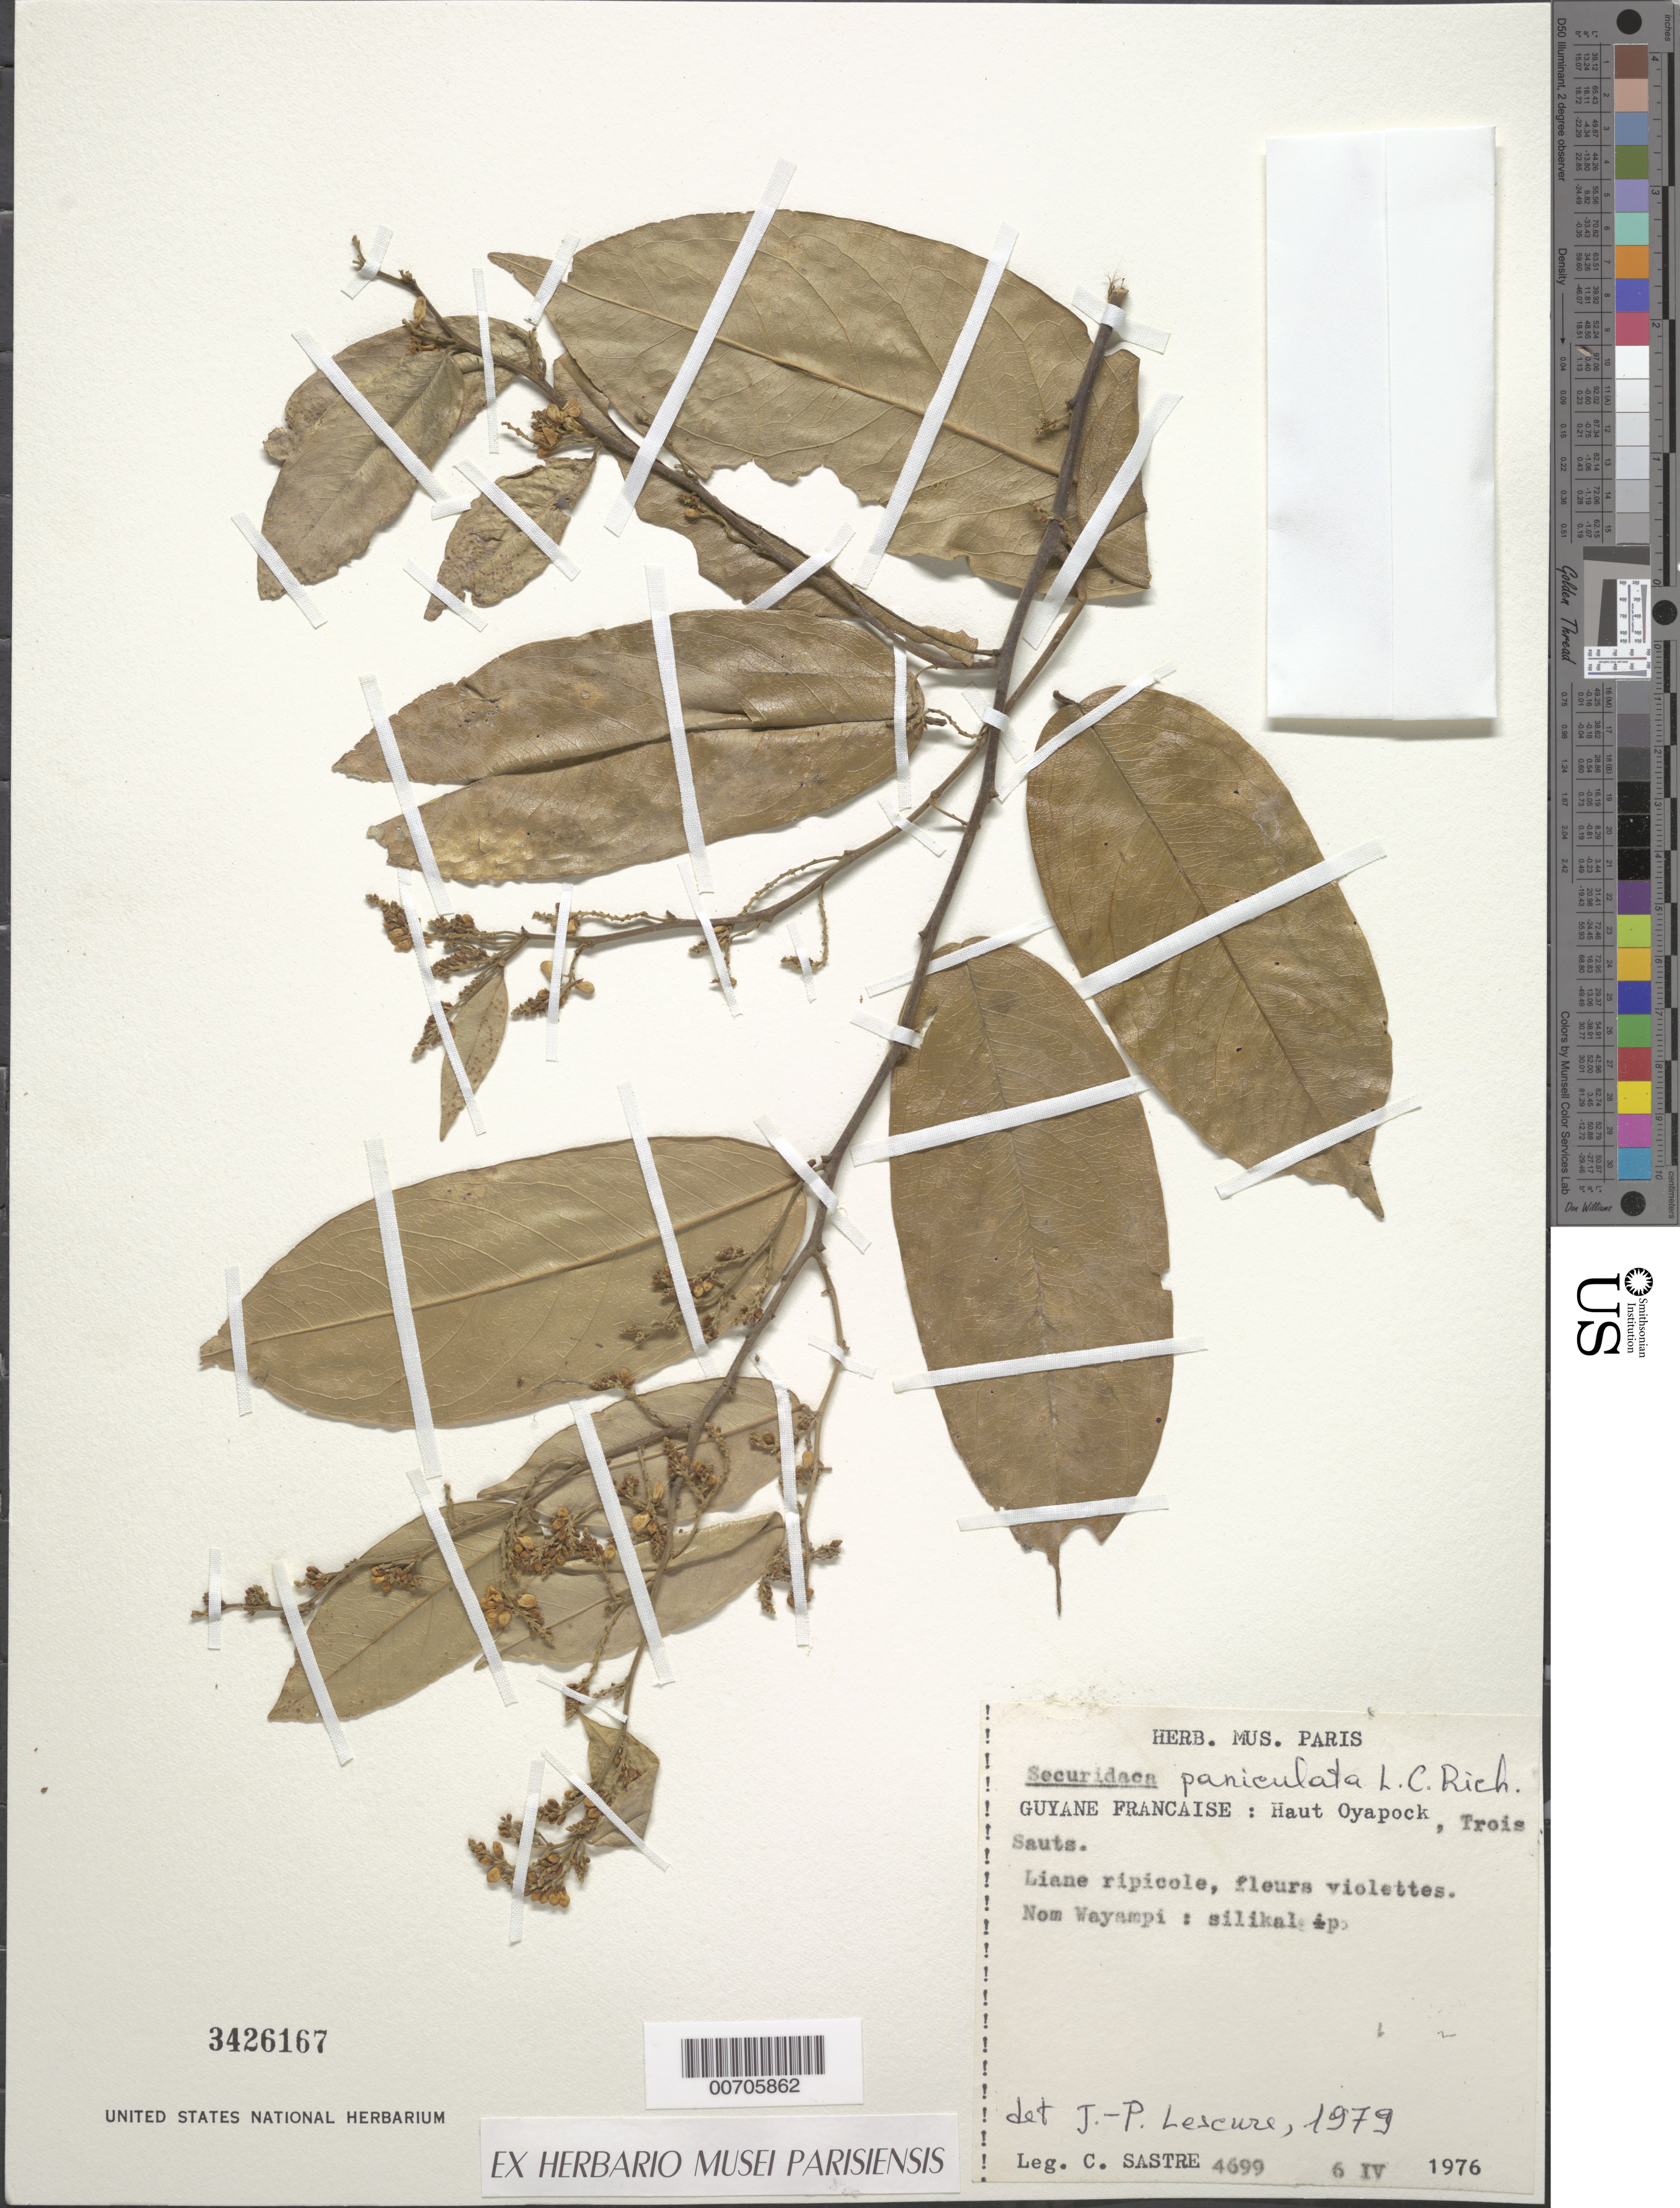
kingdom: Plantae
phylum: Tracheophyta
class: Magnoliopsida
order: Fabales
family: Polygalaceae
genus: Securidaca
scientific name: Securidaca paniculata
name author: Rich.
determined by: Lescure, J.- P.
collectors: C. H. L. Sastre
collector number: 4699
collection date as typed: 6-Apr-76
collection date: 1976-04-06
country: French Guiana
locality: Trois Sauts, Haut Oyapock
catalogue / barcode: US 3426167